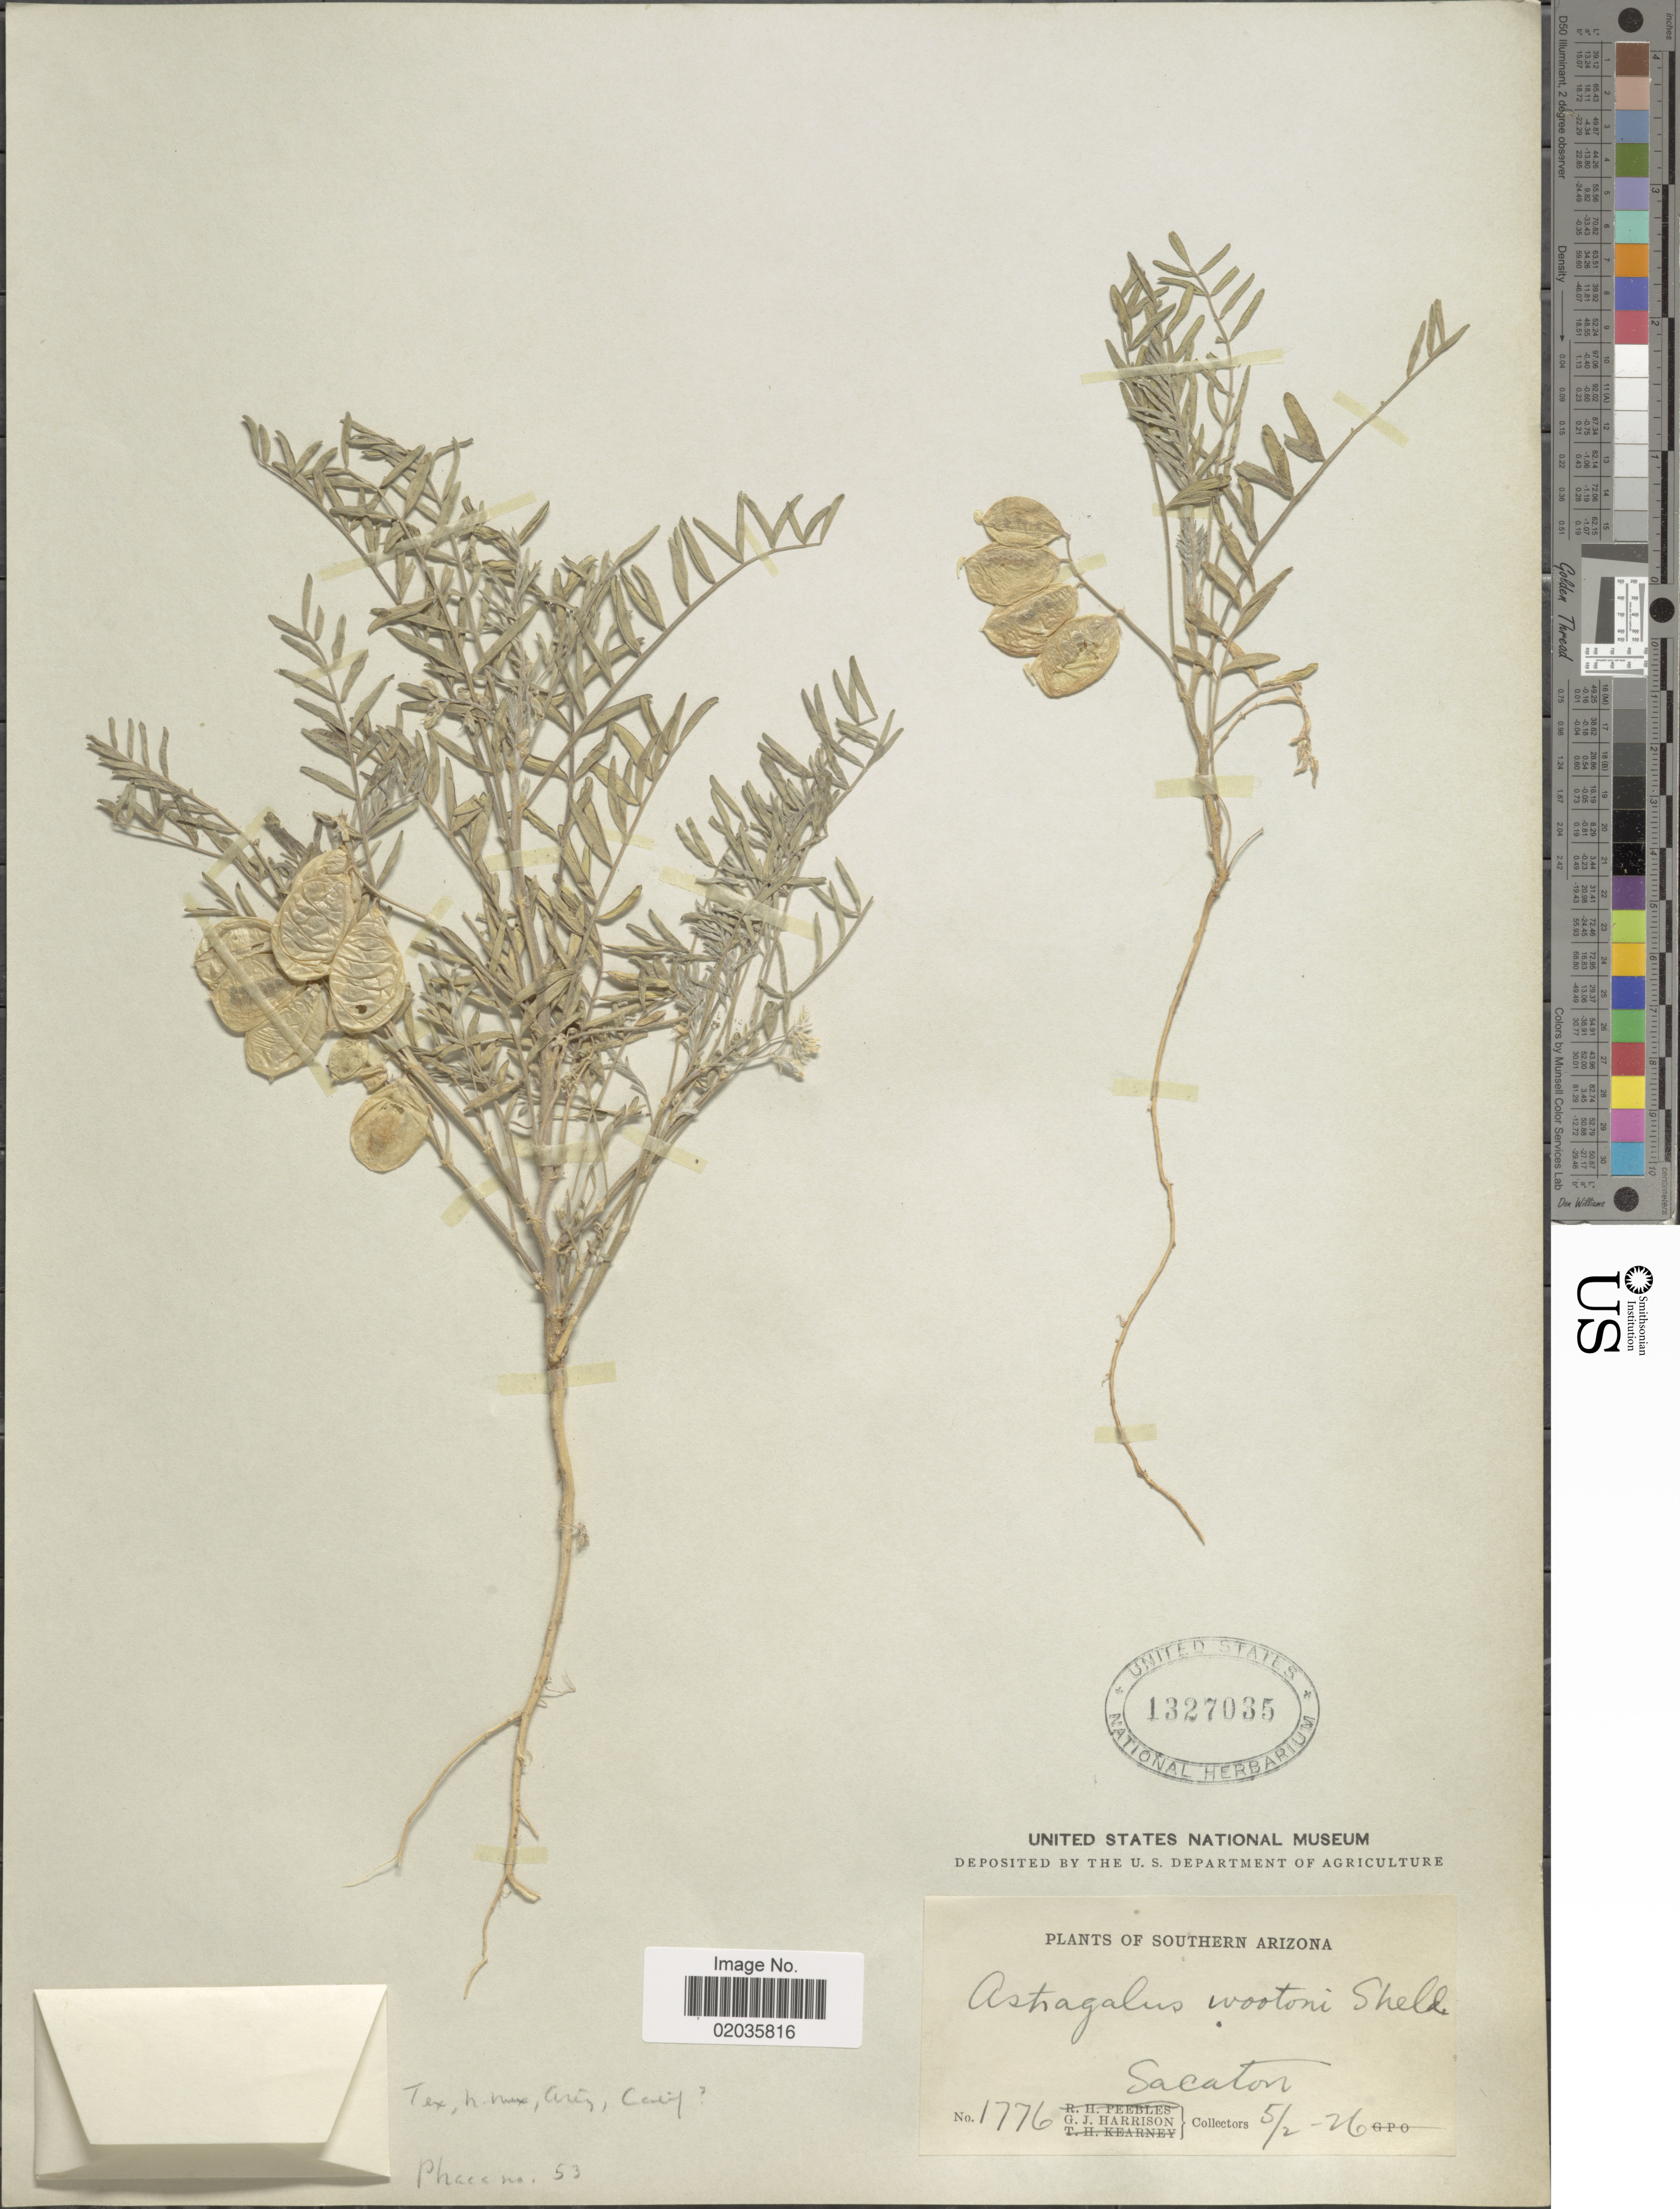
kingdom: Plantae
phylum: Tracheophyta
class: Magnoliopsida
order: Fabales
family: Fabaceae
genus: Astragalus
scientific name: Astragalus wootonii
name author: E. Sheld.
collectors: G. J. Harrison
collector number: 1776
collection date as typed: Transcribed d/m/y: 2/5/26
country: United States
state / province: Arizona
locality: Southern Arizona, Sacaton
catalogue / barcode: US 1327035